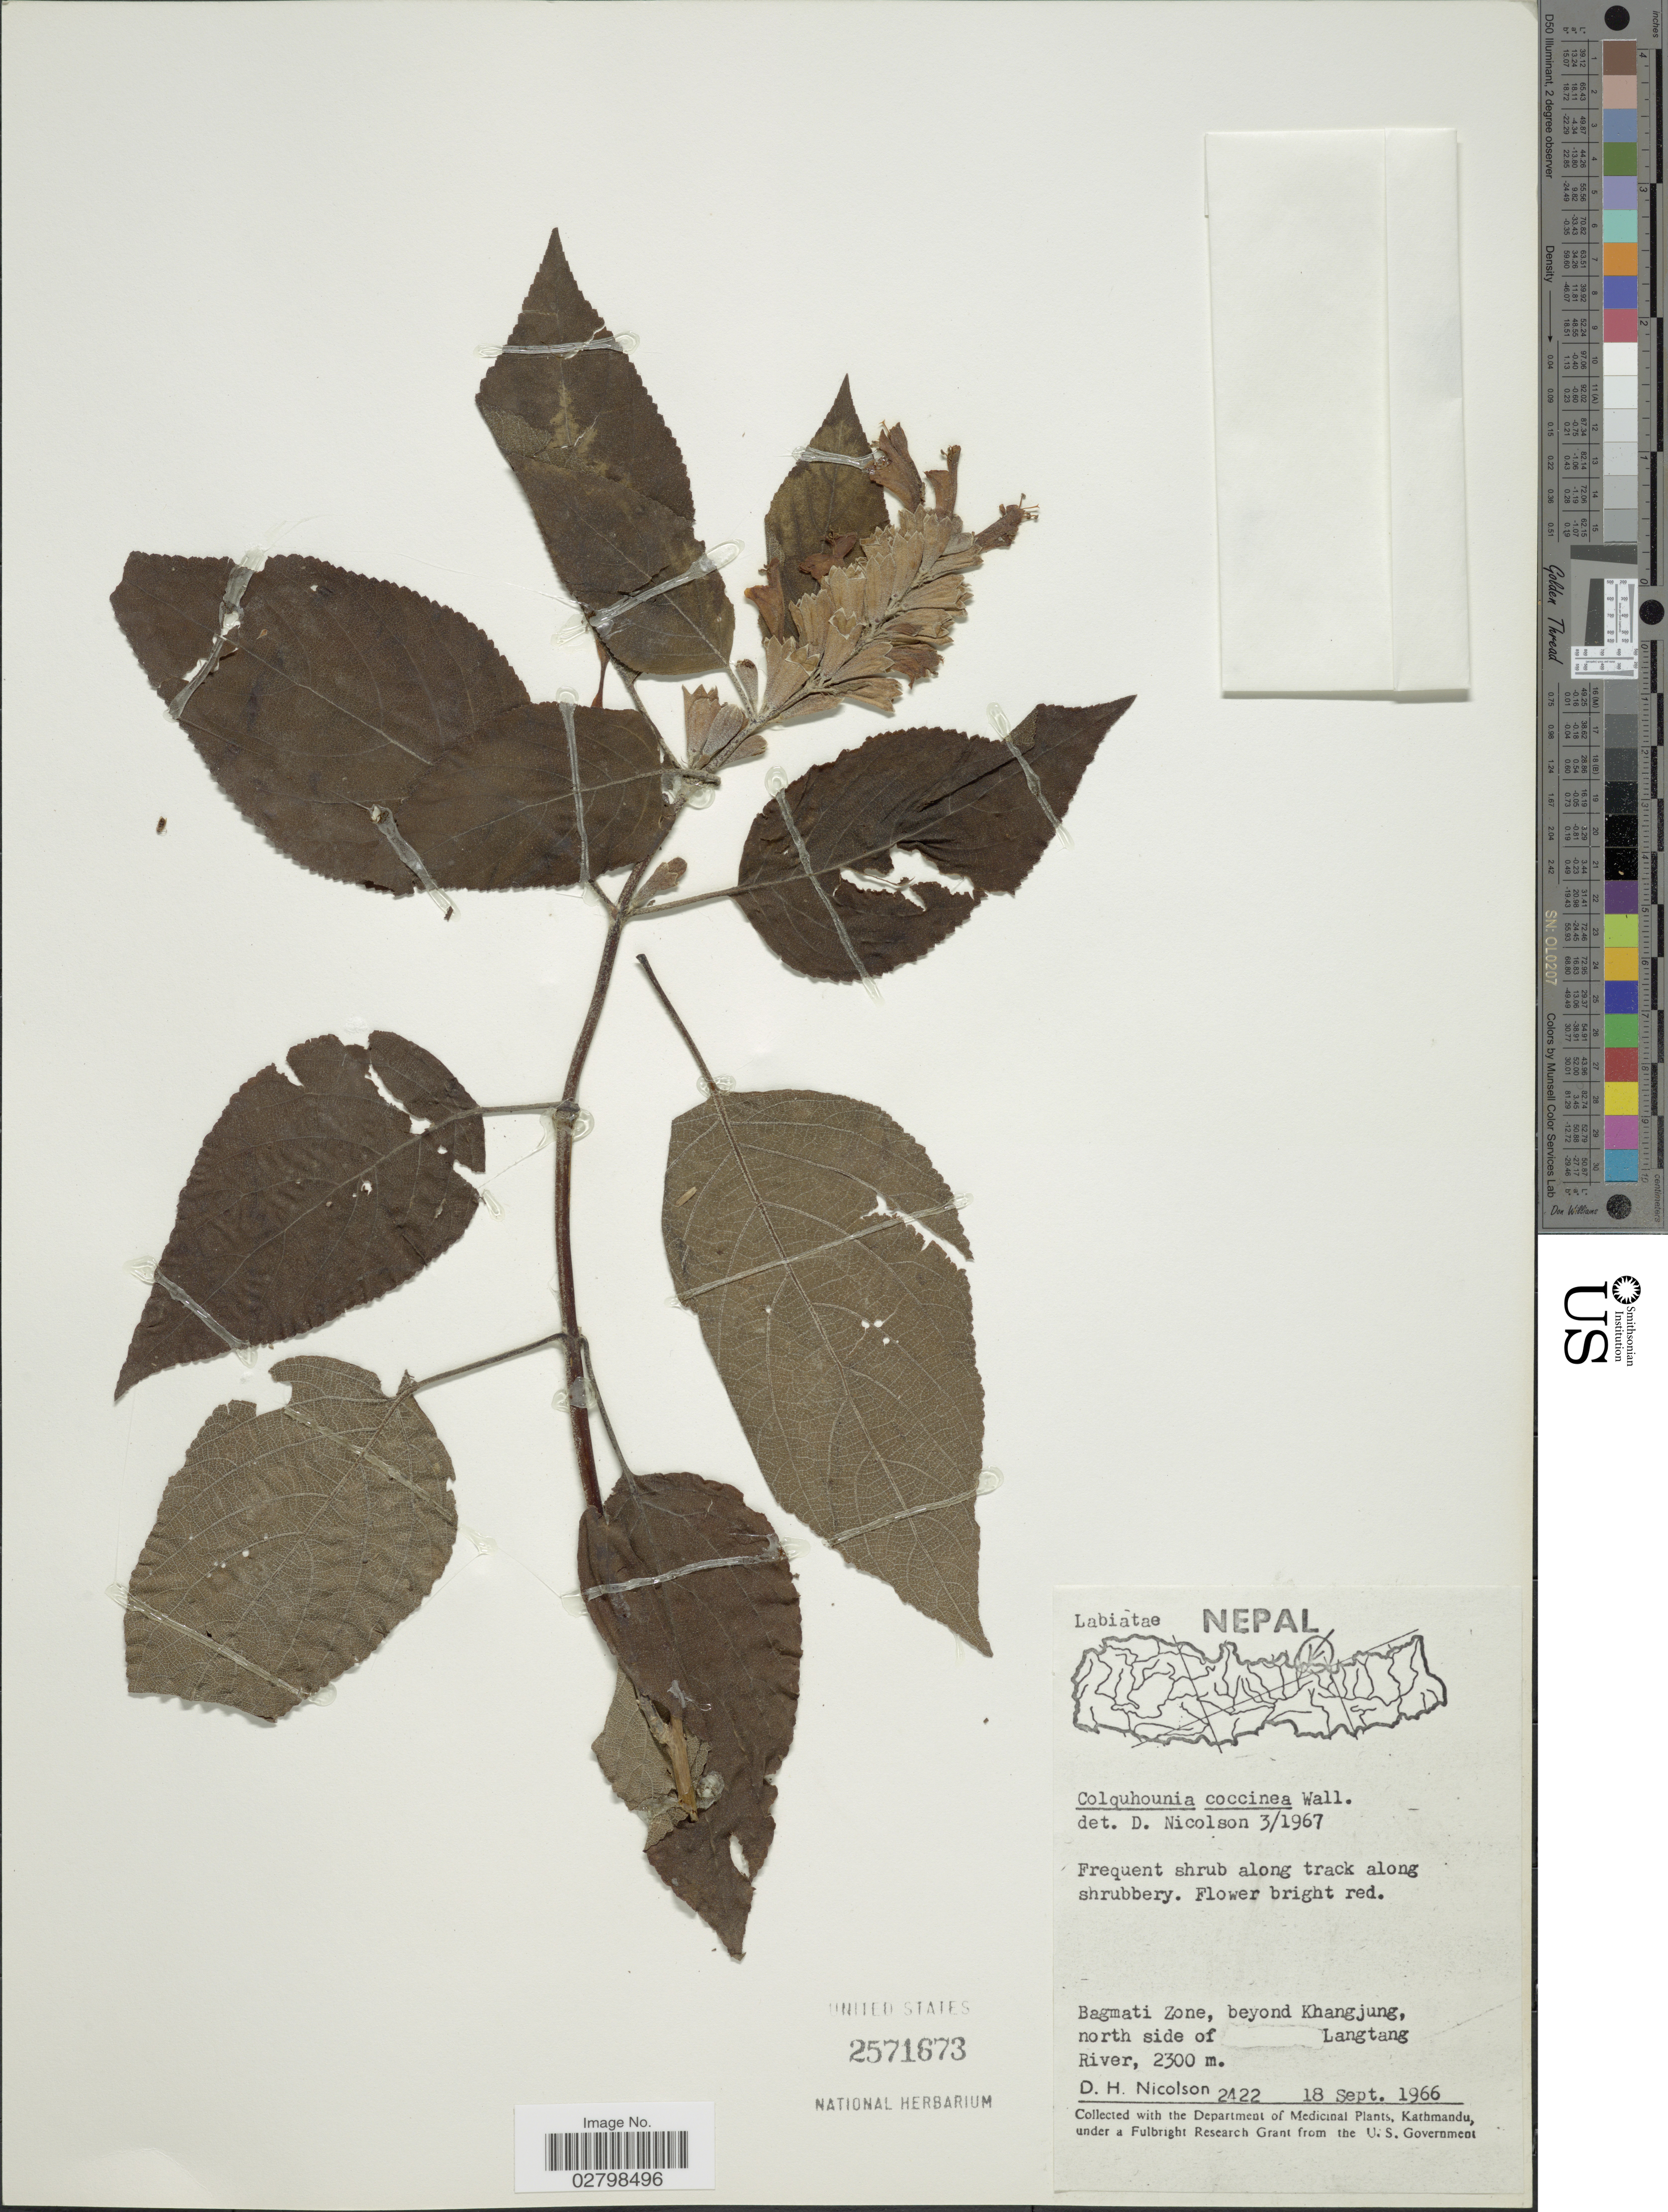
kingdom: Plantae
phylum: Tracheophyta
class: Magnoliopsida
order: Lamiales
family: Lamiaceae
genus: Colquhounia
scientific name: Colquhounia coccinea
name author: Wall.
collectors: D. H. Nicolson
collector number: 2422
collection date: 1966-09-18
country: Nepal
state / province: Bagmati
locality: Bagmati Zone, beyond Khangjung, north side of Langtang River.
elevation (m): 2300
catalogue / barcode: US 2571673